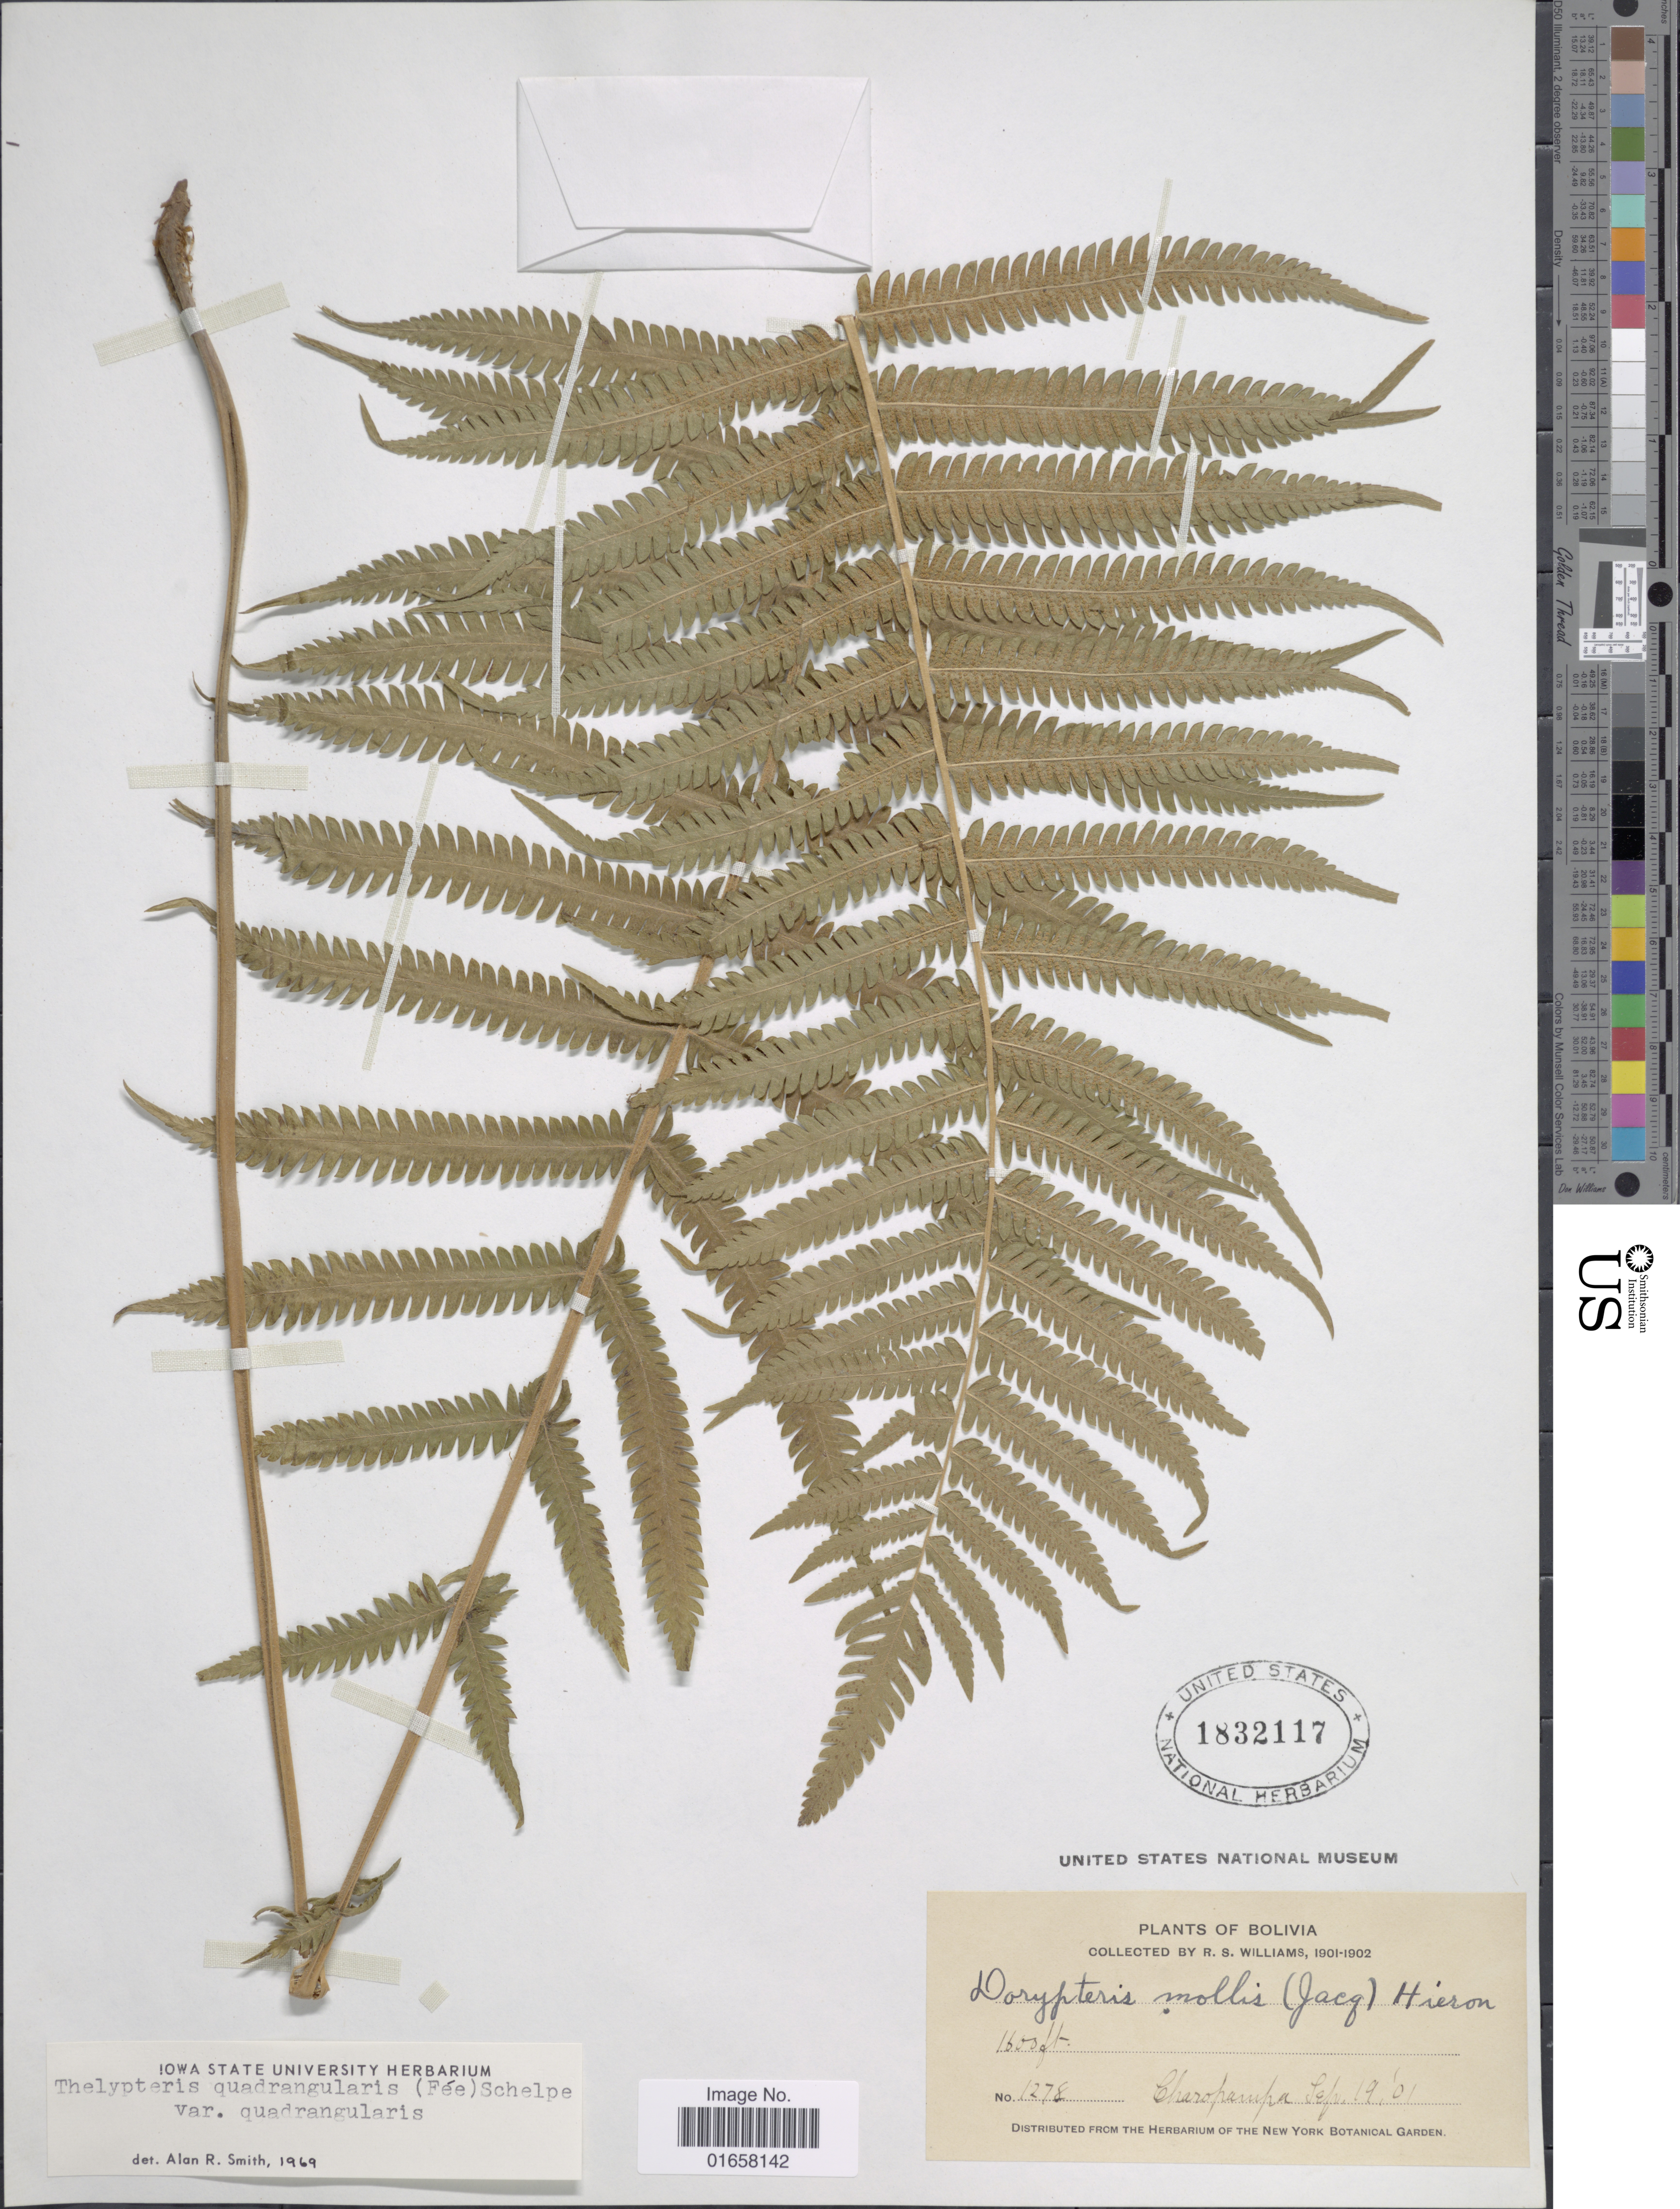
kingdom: Plantae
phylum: Tracheophyta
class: Polypodiopsida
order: Polypodiales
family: Thelypteridaceae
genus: Christella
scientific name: Christella hispidula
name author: (Decne.) Holttum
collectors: R. S. Williams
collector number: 1278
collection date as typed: Sep. 19, 1901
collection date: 1901-09-19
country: Bolivia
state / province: La Páz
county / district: Larecaja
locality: Charopampa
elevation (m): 488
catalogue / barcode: US 1832117